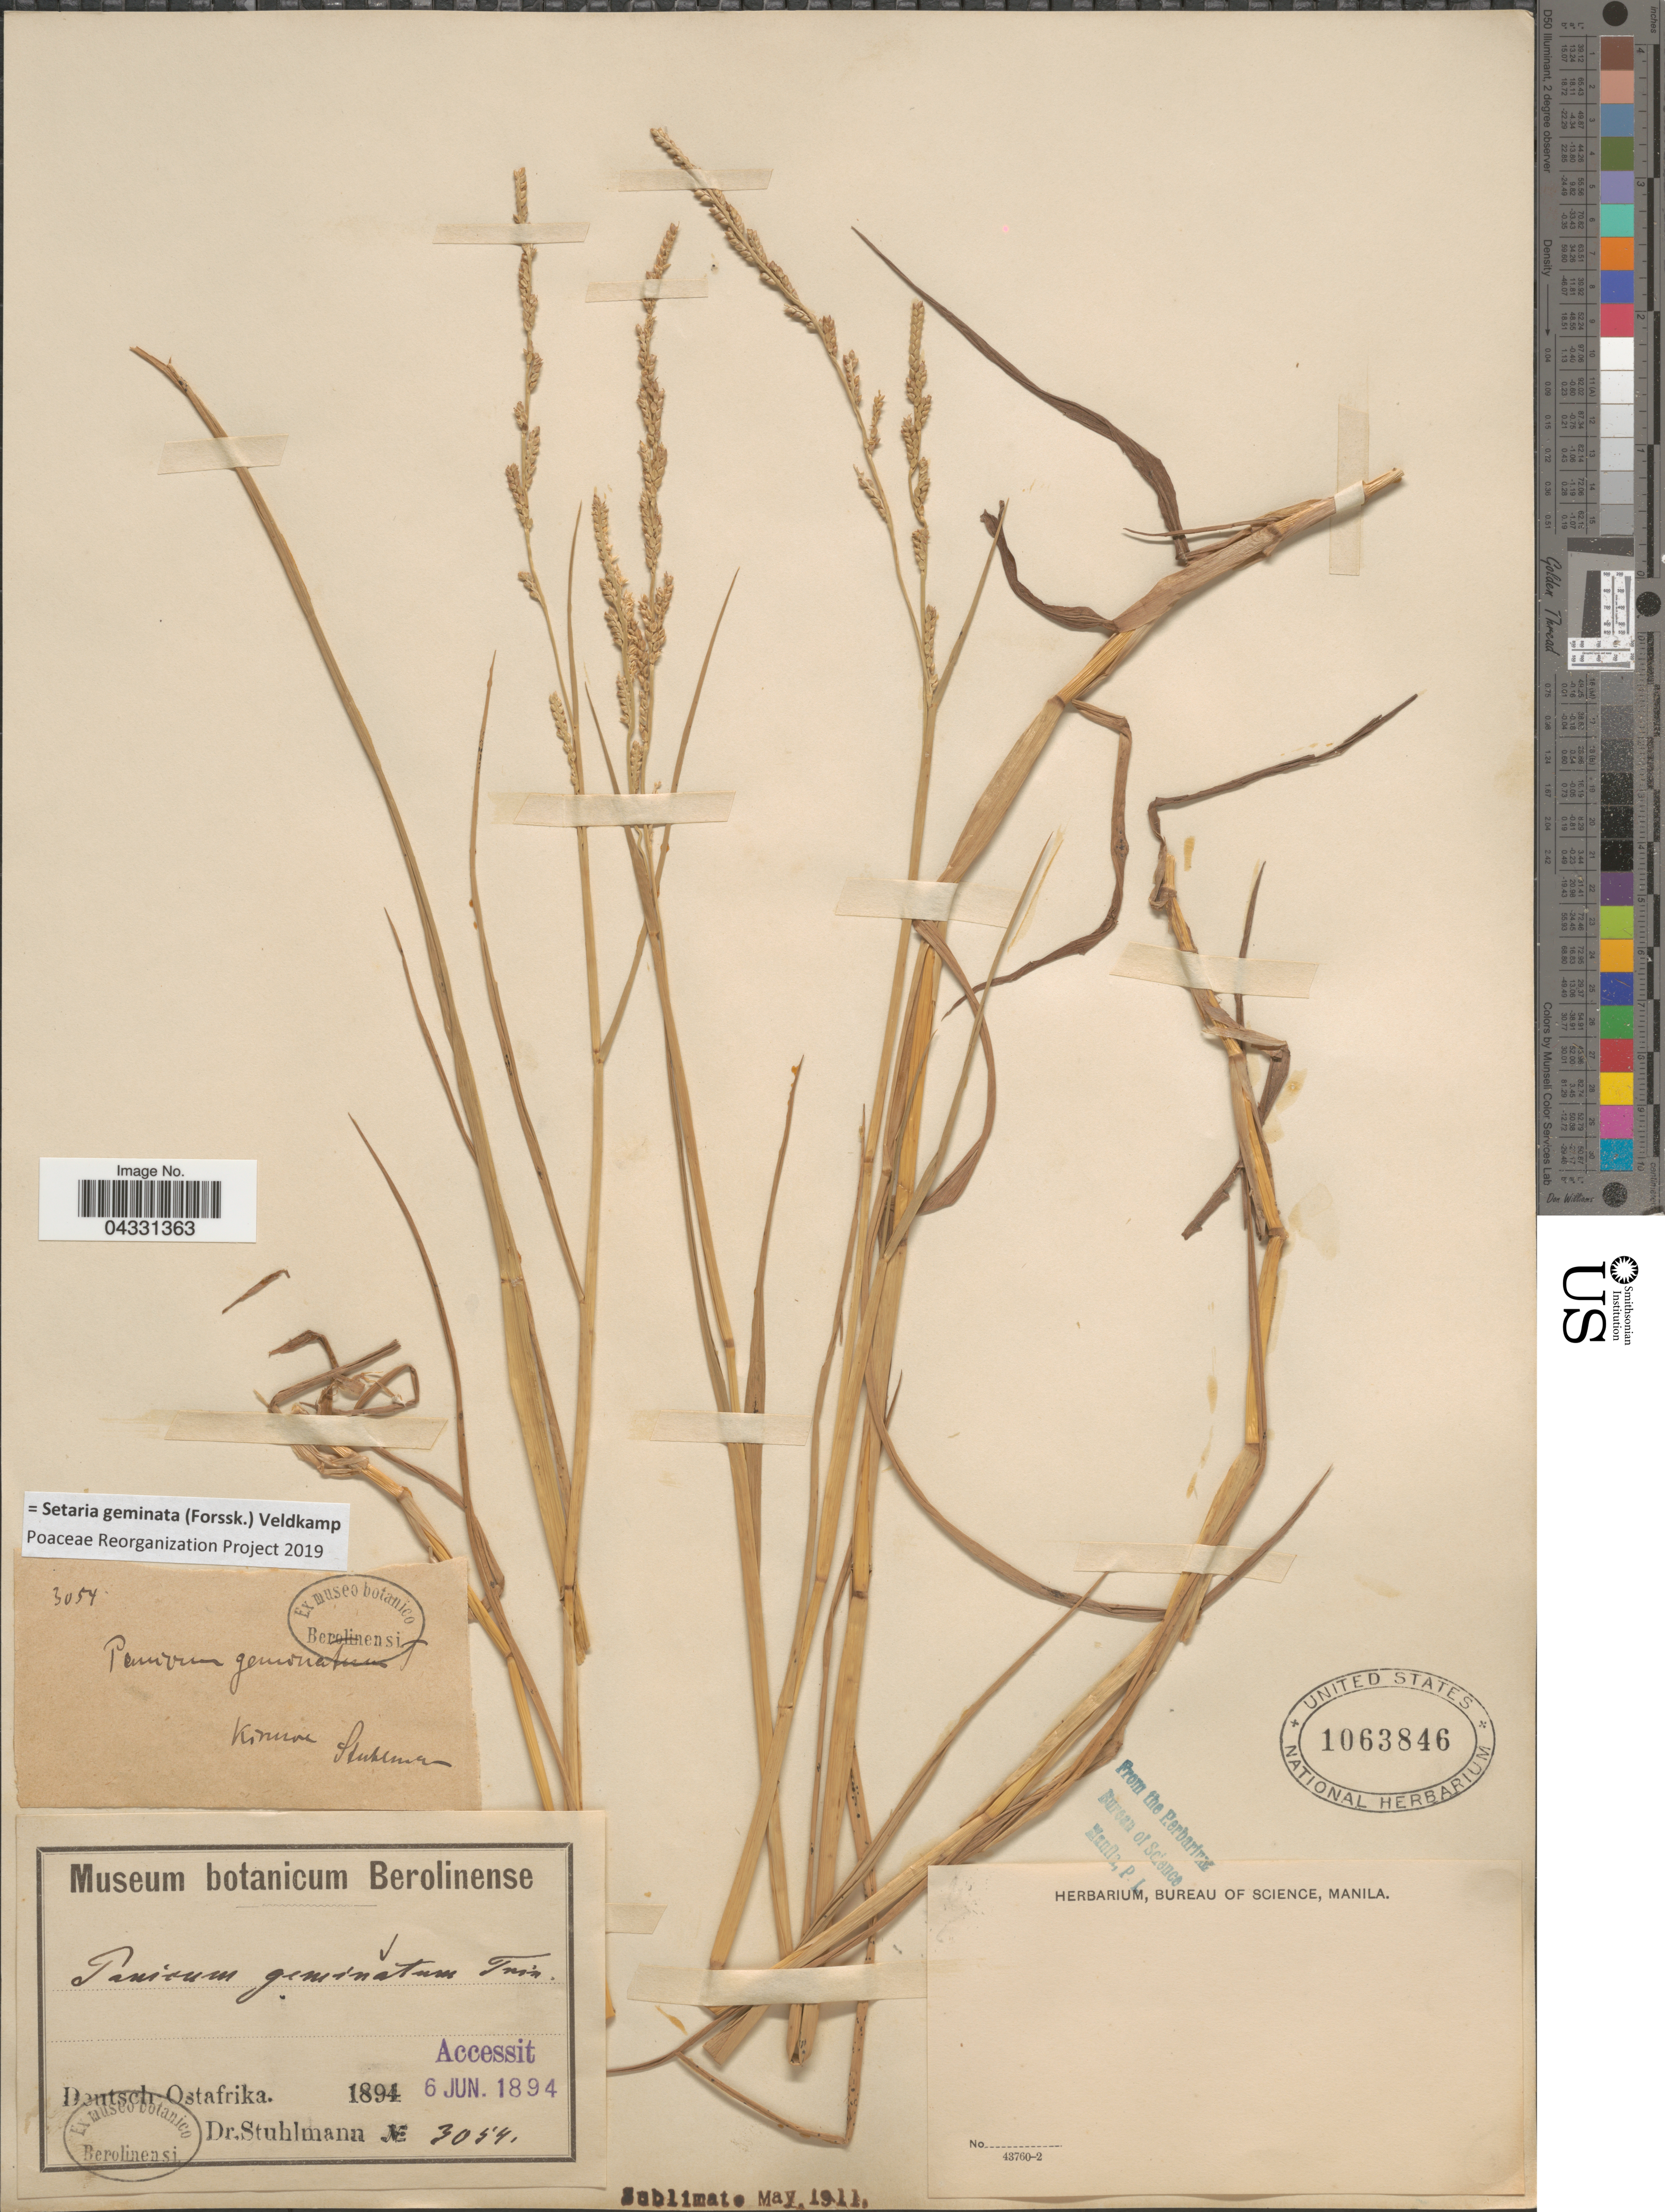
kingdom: Plantae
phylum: Tracheophyta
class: Liliopsida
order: Poales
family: Poaceae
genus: Setaria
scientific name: Setaria geminata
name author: (Forssk.) Veldkamp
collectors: -. Stuhlmann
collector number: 3054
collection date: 1894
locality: Deutsch Ostafrika.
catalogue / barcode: US 1063846